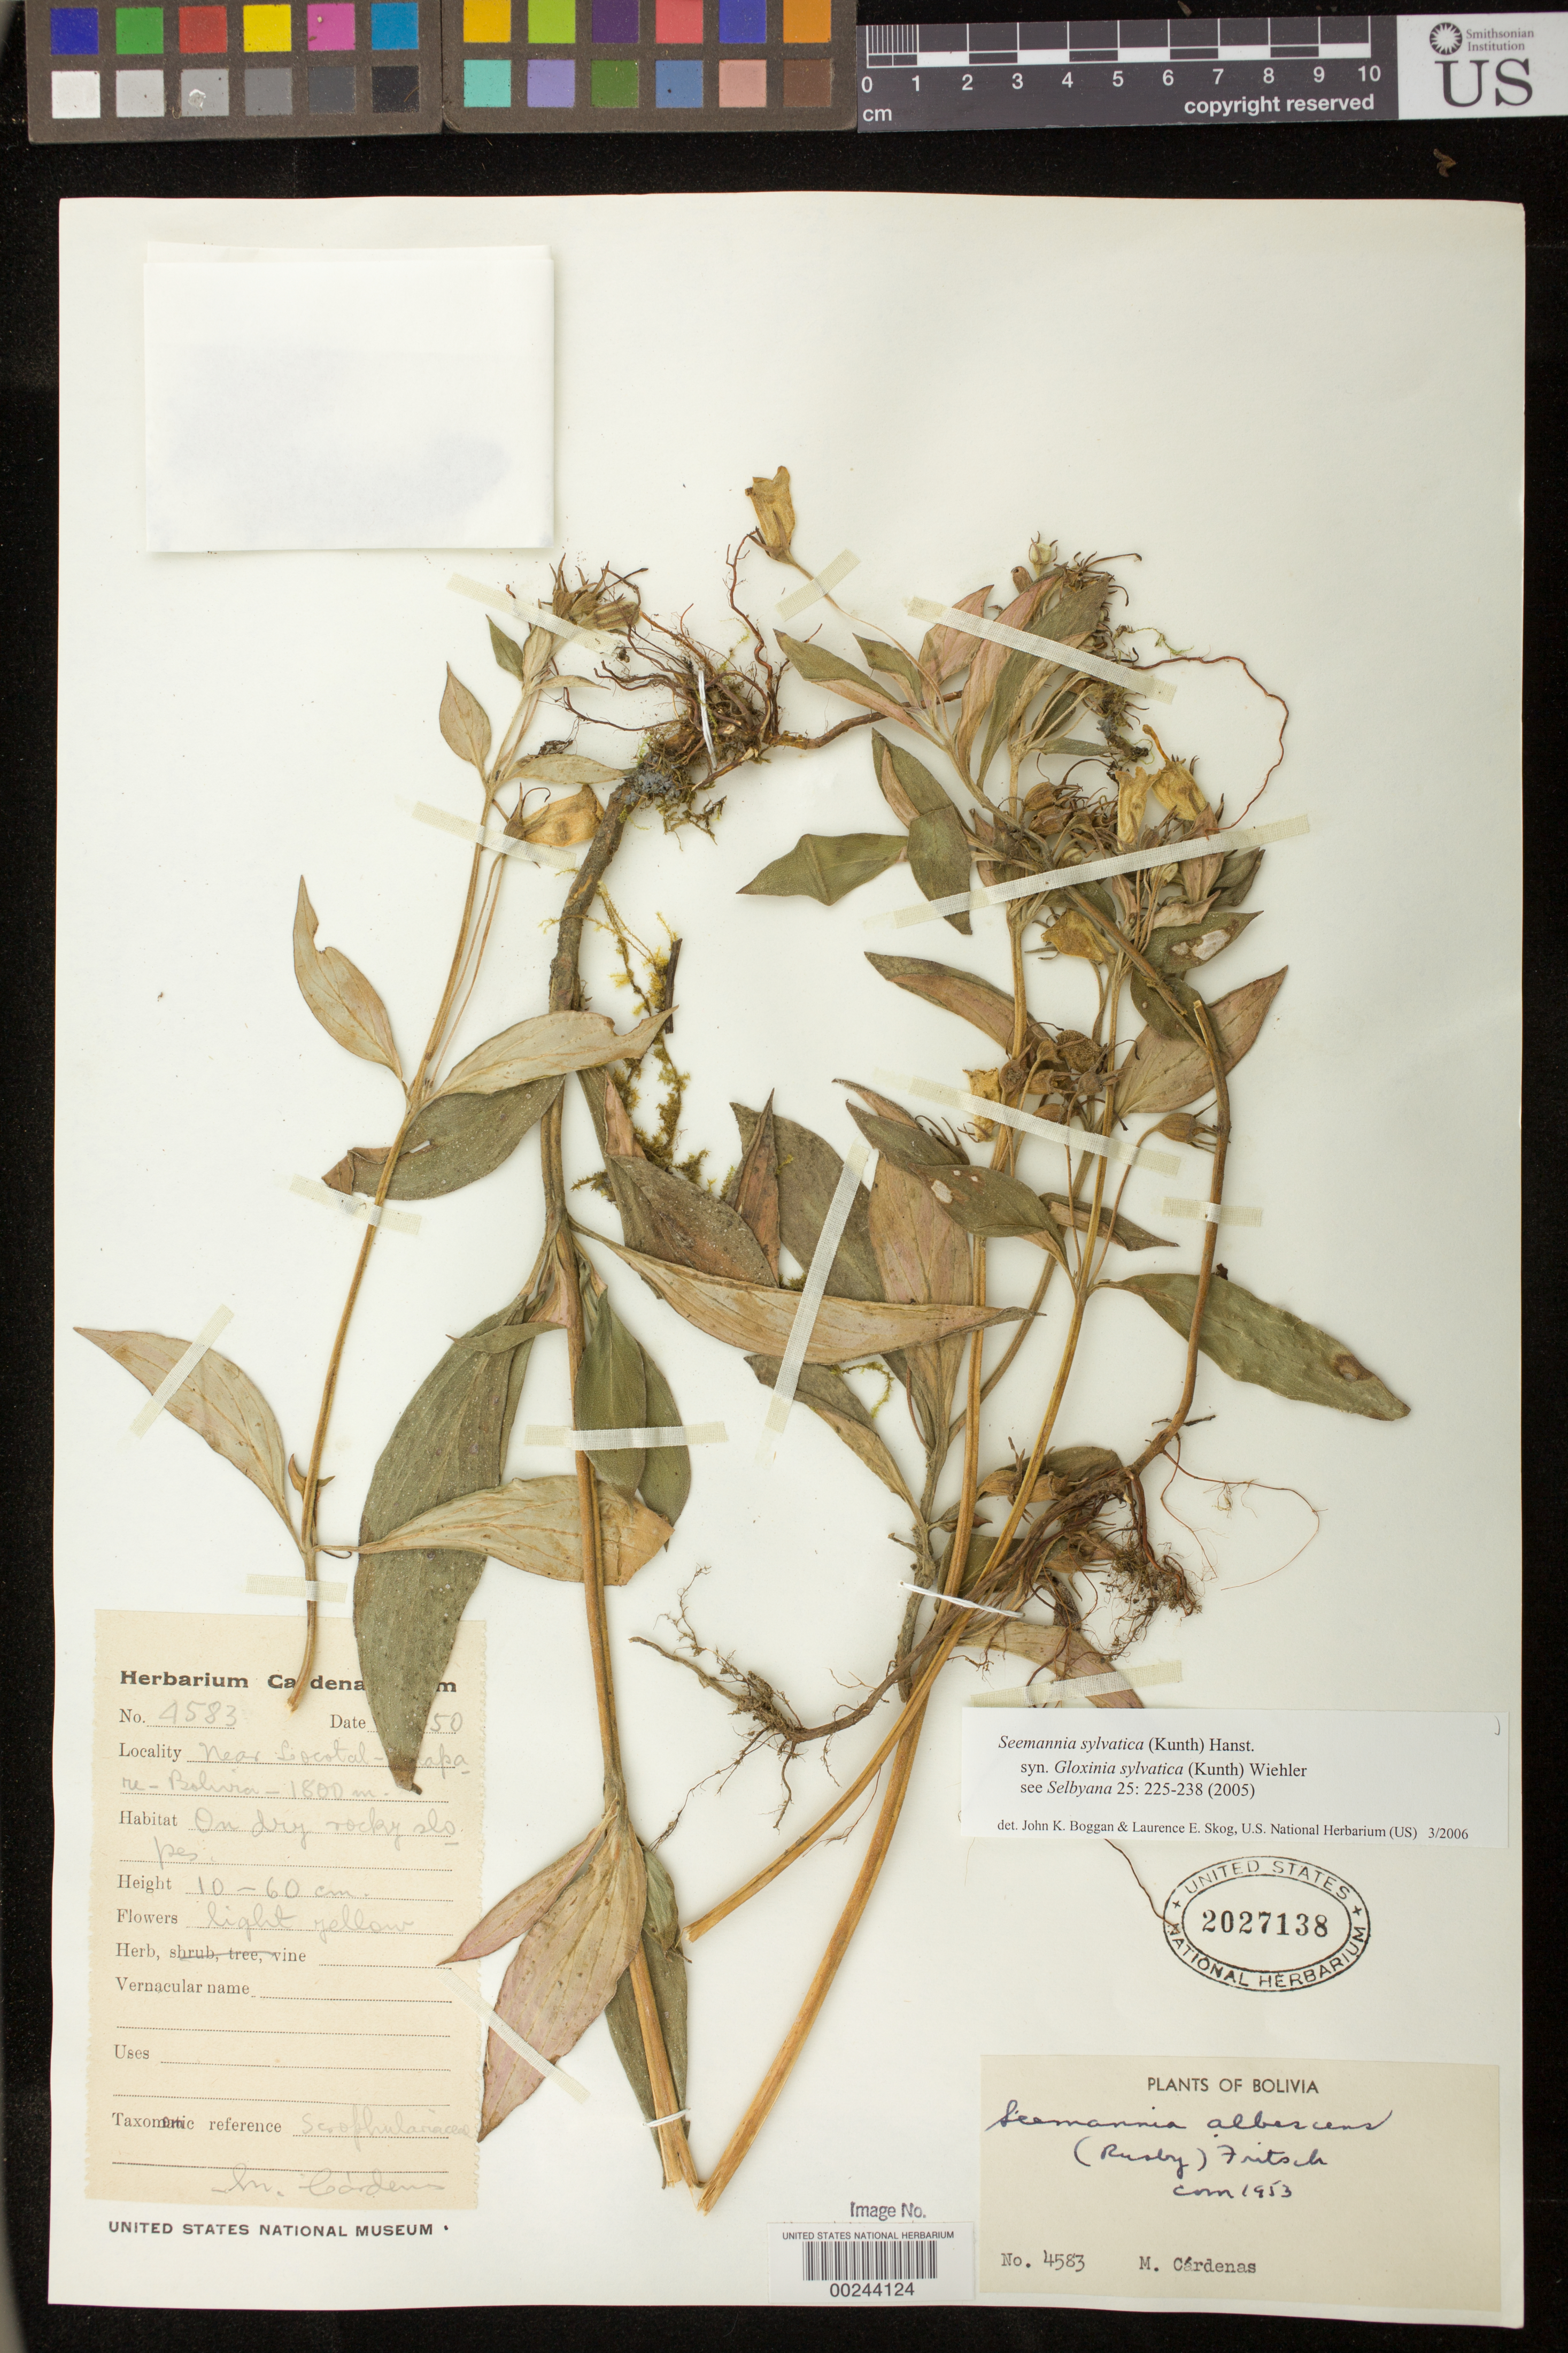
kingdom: Plantae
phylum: Tracheophyta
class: Magnoliopsida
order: Lamiales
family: Gesneriaceae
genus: Seemannia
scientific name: Seemannia sylvatica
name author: (Kunth) Hanst.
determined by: Boggan, J. K.; Skog, L. E.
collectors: M. Cárdenas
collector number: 4583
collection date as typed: Apr 1950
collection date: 1950-04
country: Bolivia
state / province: Cochabamba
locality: Near Locotal - Chapare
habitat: On dry rocky slopes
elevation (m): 1800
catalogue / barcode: US 2027138